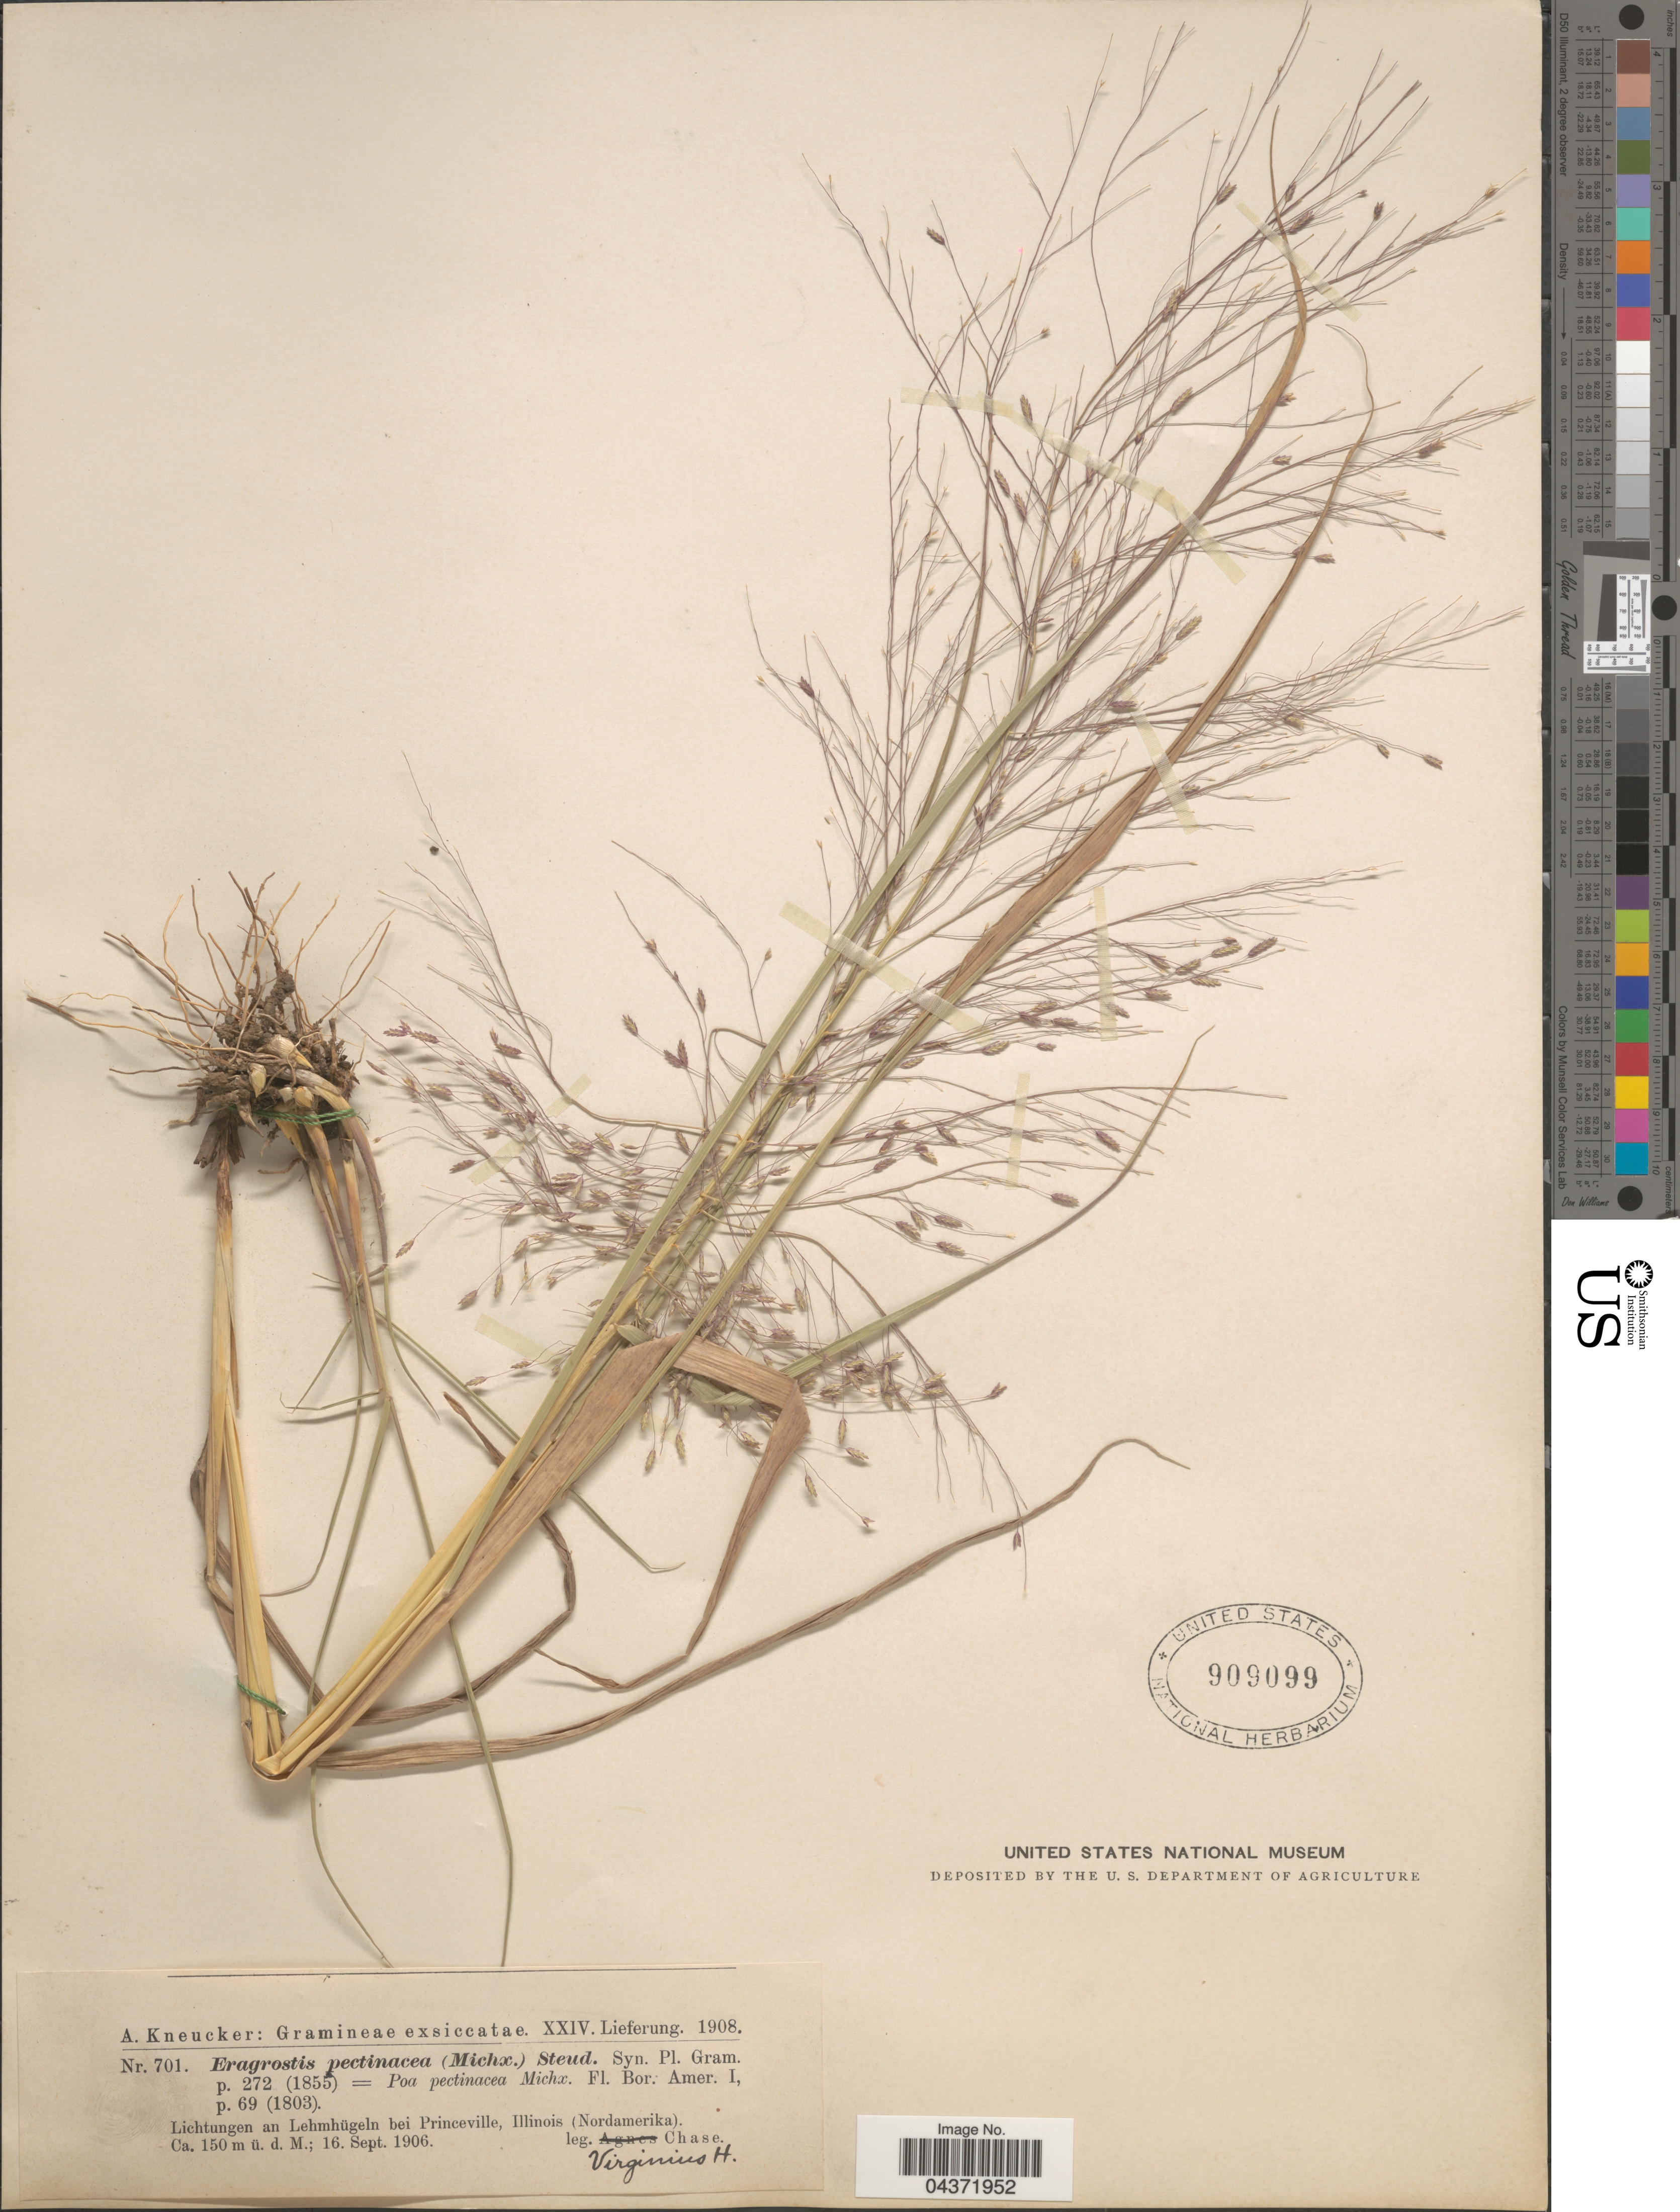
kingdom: Plantae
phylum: Tracheophyta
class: Liliopsida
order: Poales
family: Poaceae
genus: Eragrostis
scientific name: Eragrostis spectabilis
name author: (Pursh) Steud.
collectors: V. H. Chase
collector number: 701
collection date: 1906-09-16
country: United States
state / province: Illinois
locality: Lichtungen an Lehmhügeln bei Princeville.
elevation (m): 150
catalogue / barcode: US 909099